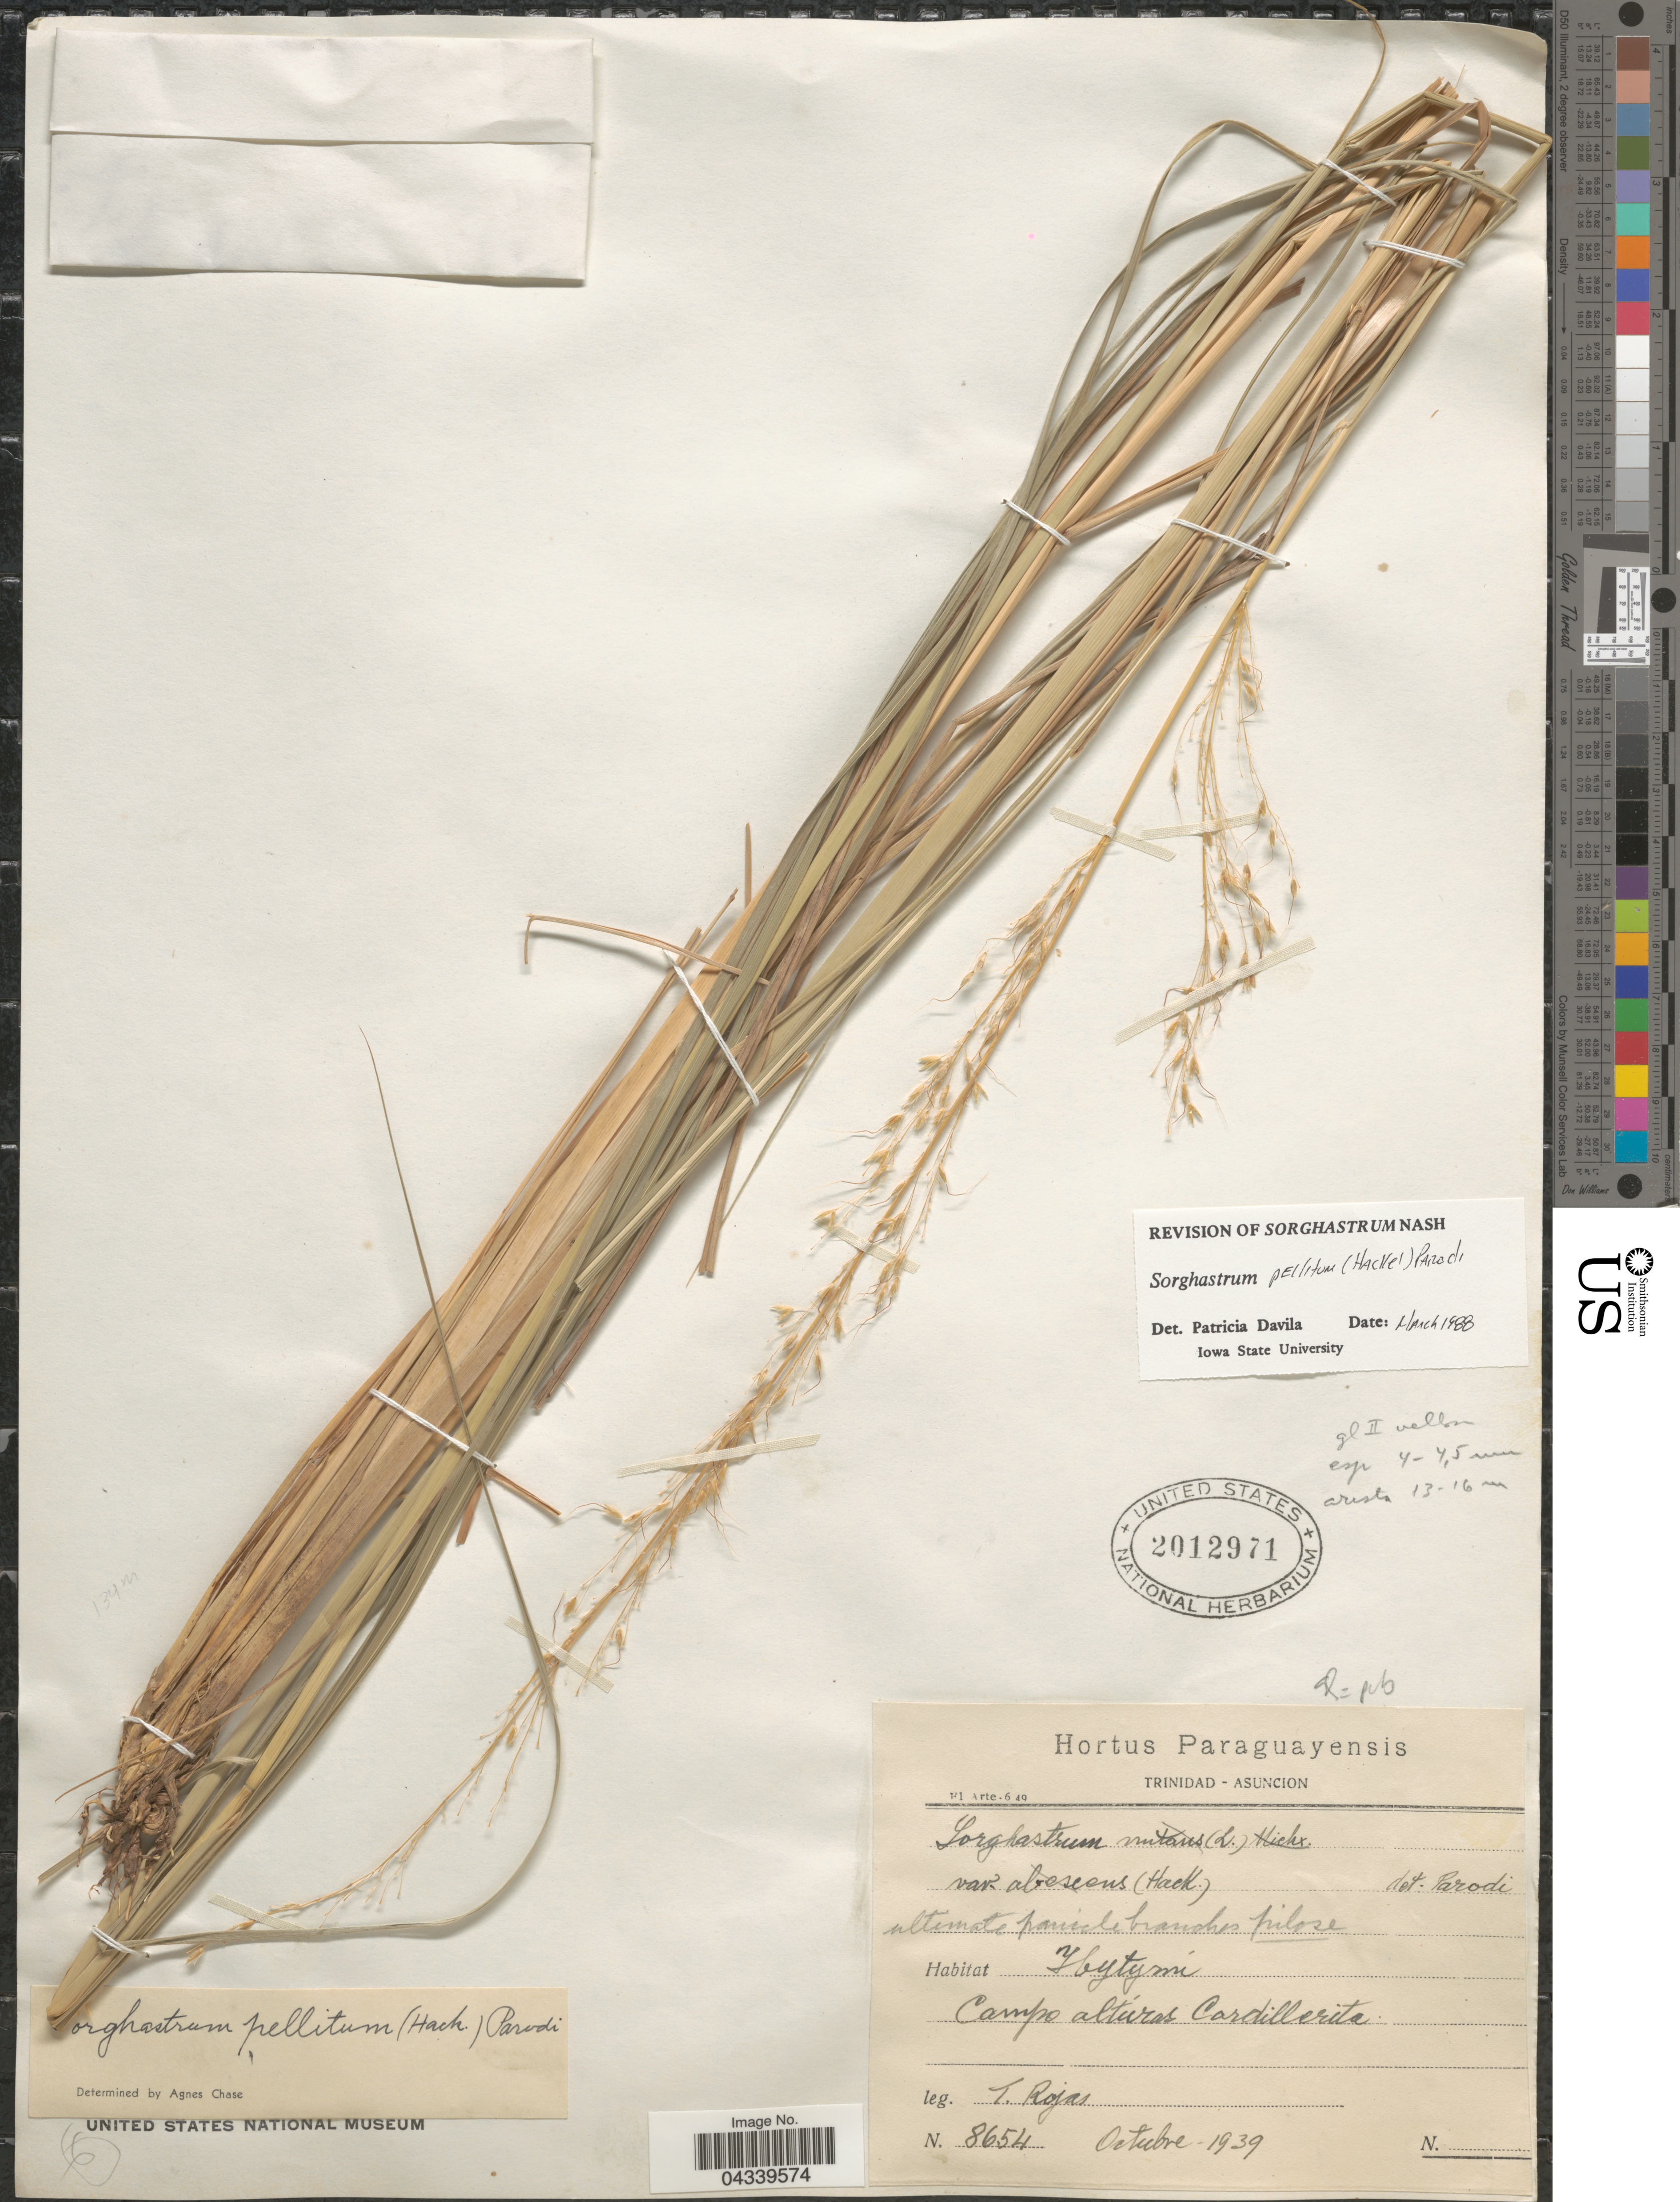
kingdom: Plantae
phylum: Tracheophyta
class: Liliopsida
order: Poales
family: Poaceae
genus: Sorghastrum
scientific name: Sorghastrum pellitum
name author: (Hack.) Parodi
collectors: T. Rojas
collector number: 8654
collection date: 1939-10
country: Paraguay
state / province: Cordillera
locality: Ibytymi. Campo altúras Cordillerita.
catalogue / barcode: US 2012971